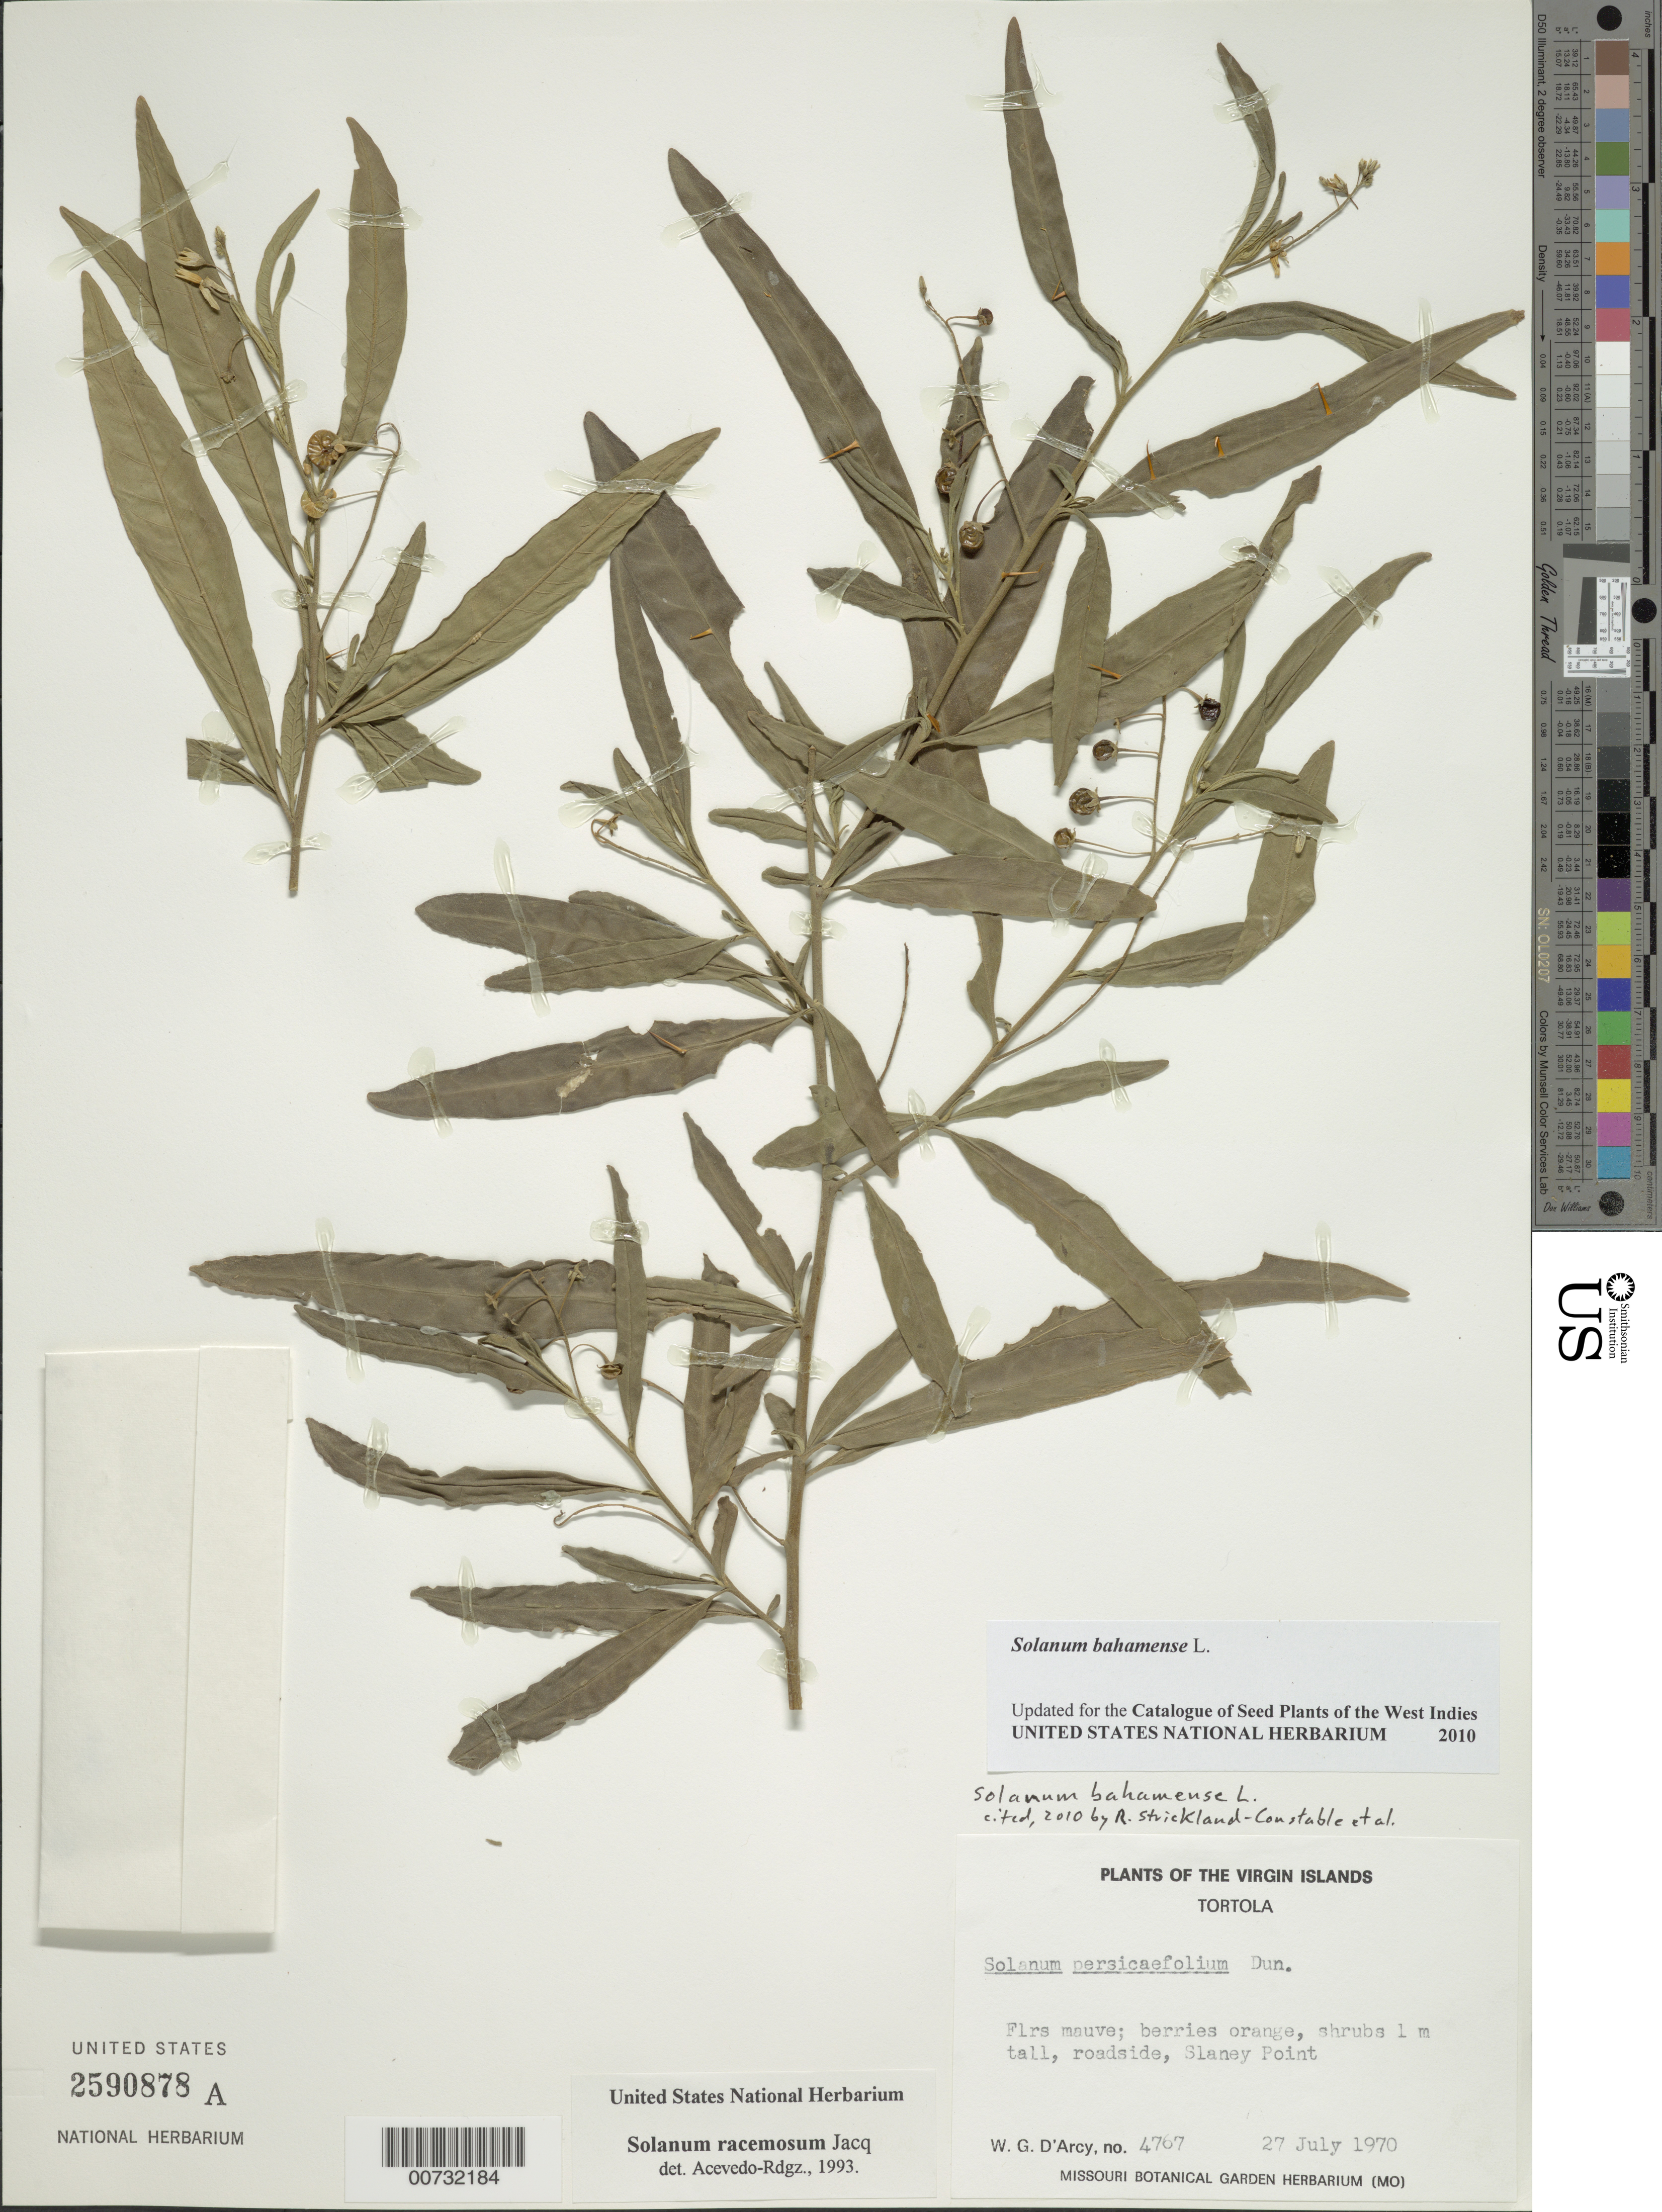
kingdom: Plantae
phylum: Tracheophyta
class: Magnoliopsida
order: Solanales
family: Solanaceae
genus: Solanum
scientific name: Solanum bahamense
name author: L.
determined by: Acevedo-Rodríguez, P., (BOT), Smithsonian Institution - National Museum of Natural History (UNITED STATES)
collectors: W. G. D'Arcy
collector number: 4767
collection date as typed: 27 Jul 1970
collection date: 1970-07-27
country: British Virgin Islands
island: Tortola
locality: Tortola, Slaney Point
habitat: Roadside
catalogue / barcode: US 2590878A